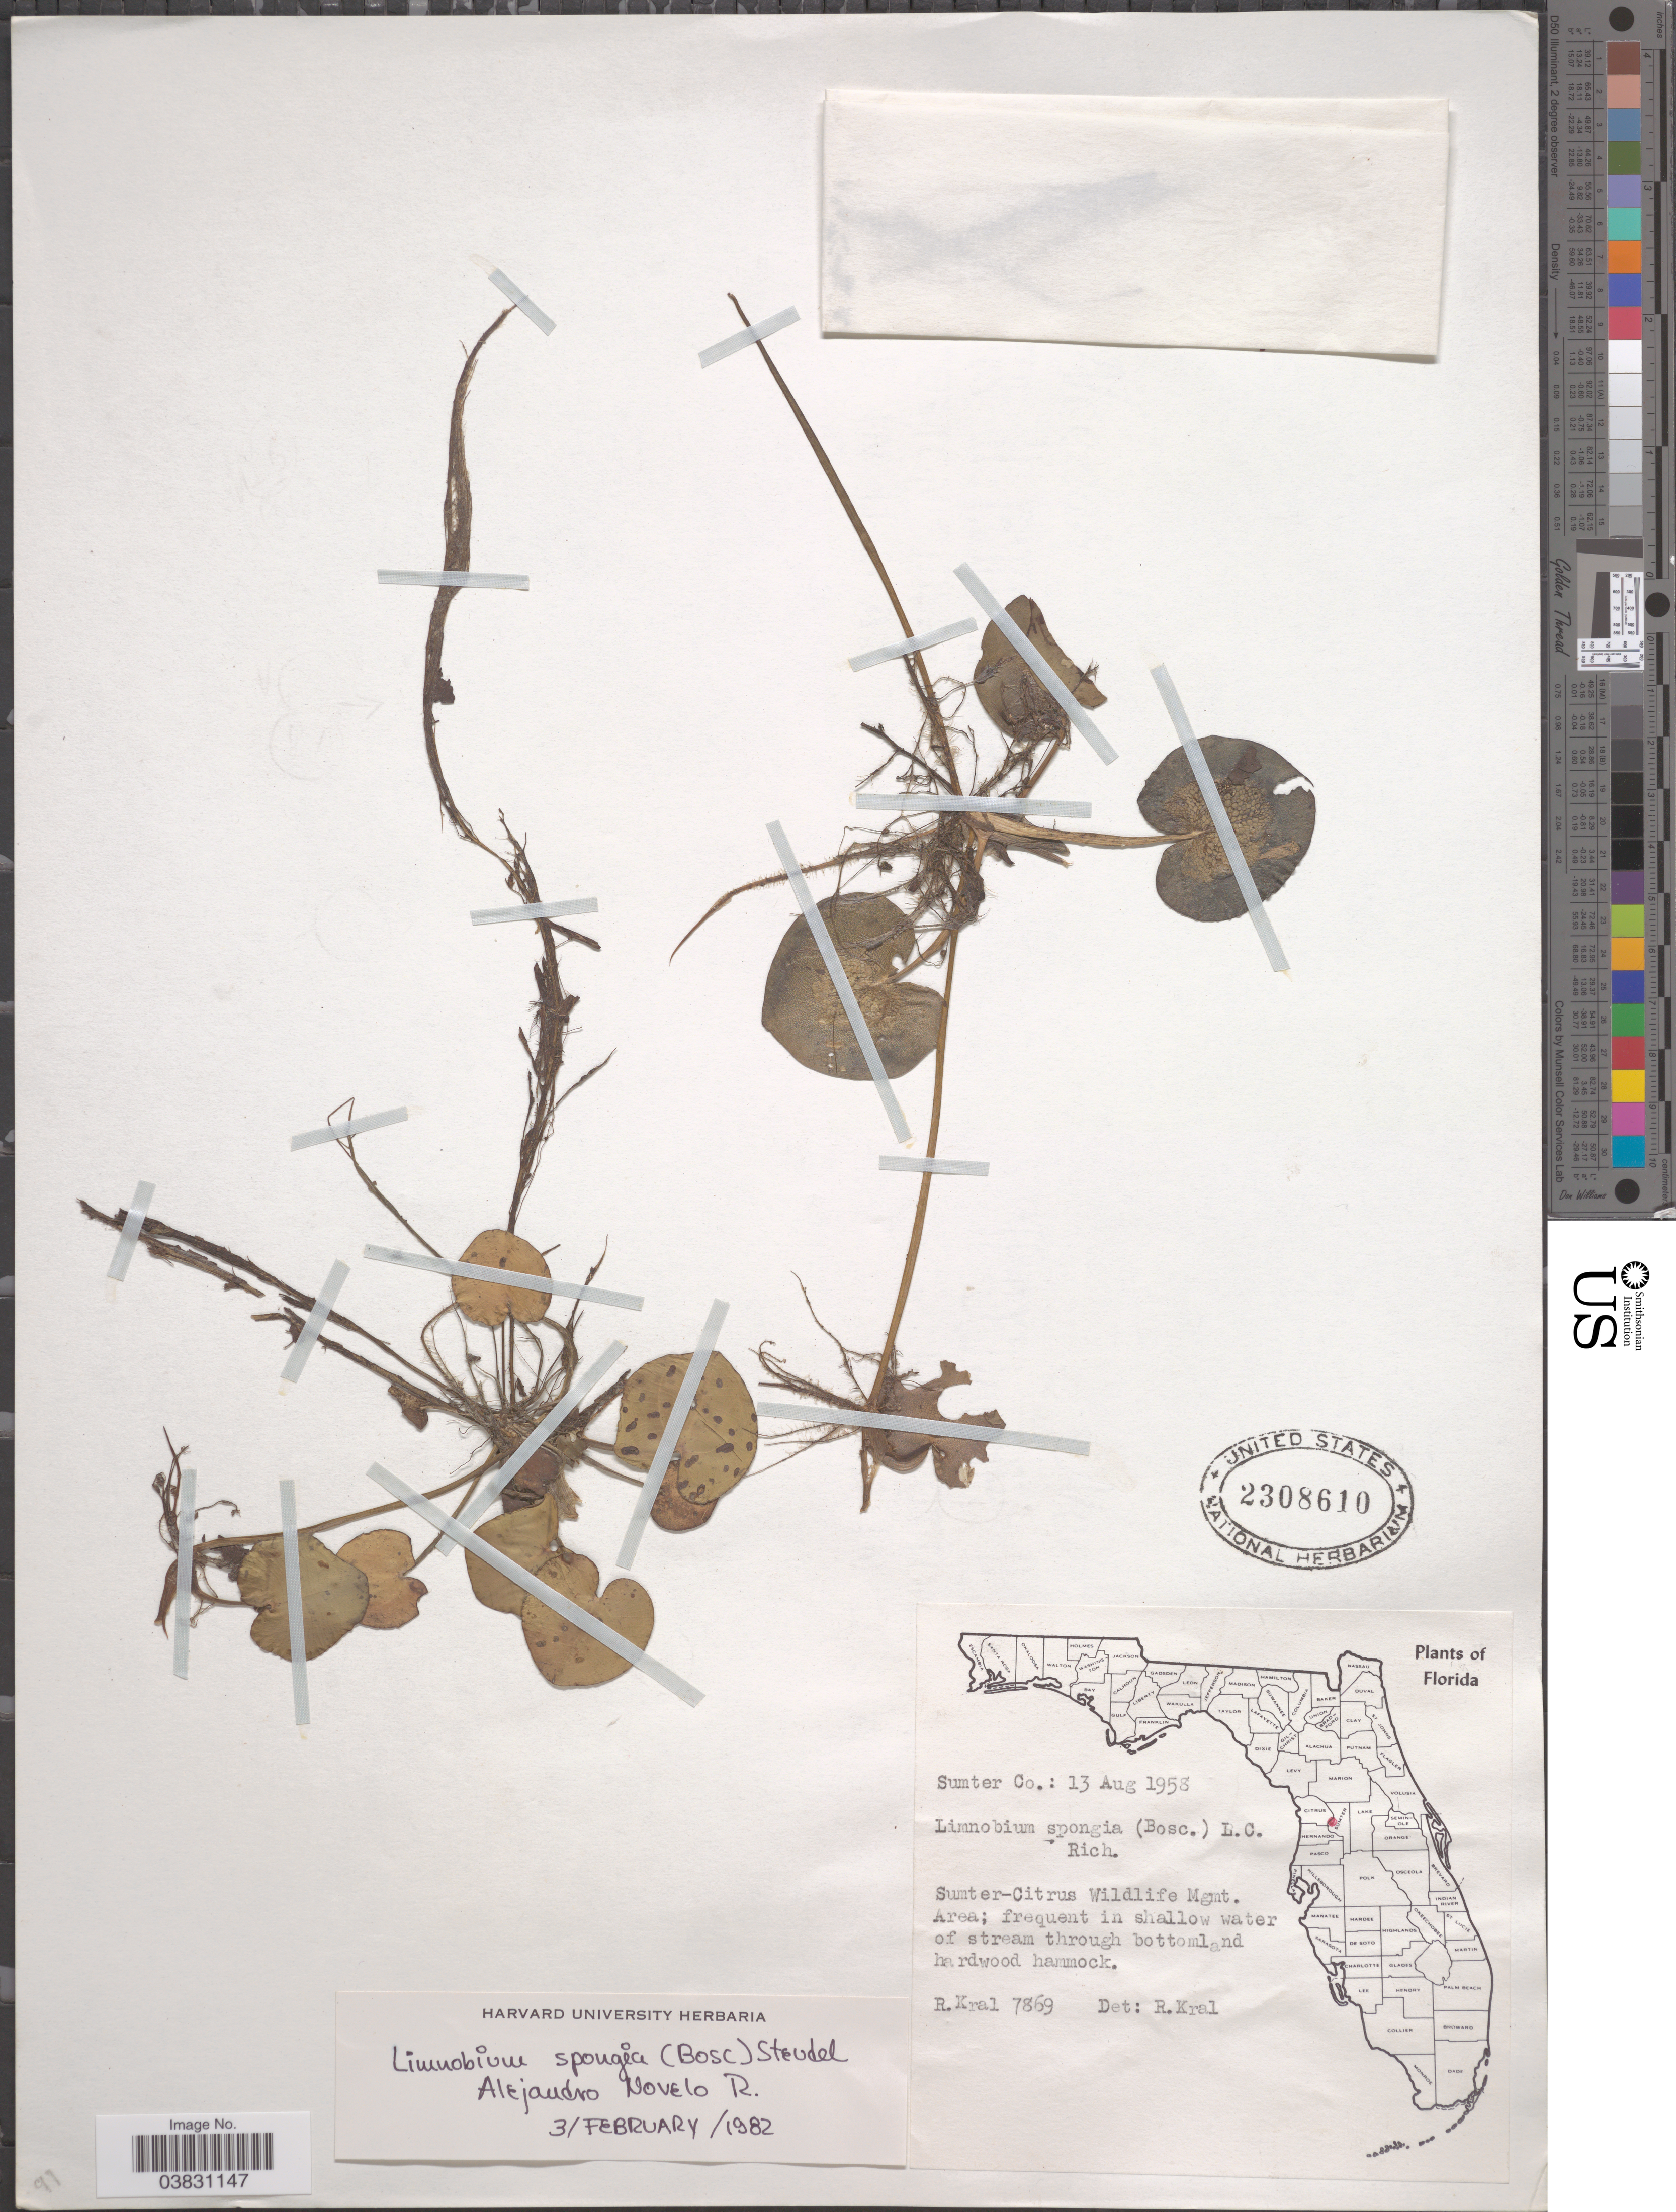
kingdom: Plantae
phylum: Tracheophyta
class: Liliopsida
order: Alismatales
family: Hydrocharitaceae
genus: Limnobium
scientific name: Limnobium spongia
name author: (Bosc) Rich. ex Steud.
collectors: R. Kral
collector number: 7869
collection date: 1958-08-13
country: United States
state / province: Florida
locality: Sumter Co. Sumter-Citrus Wildlife Mgmt.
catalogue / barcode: US 2308610